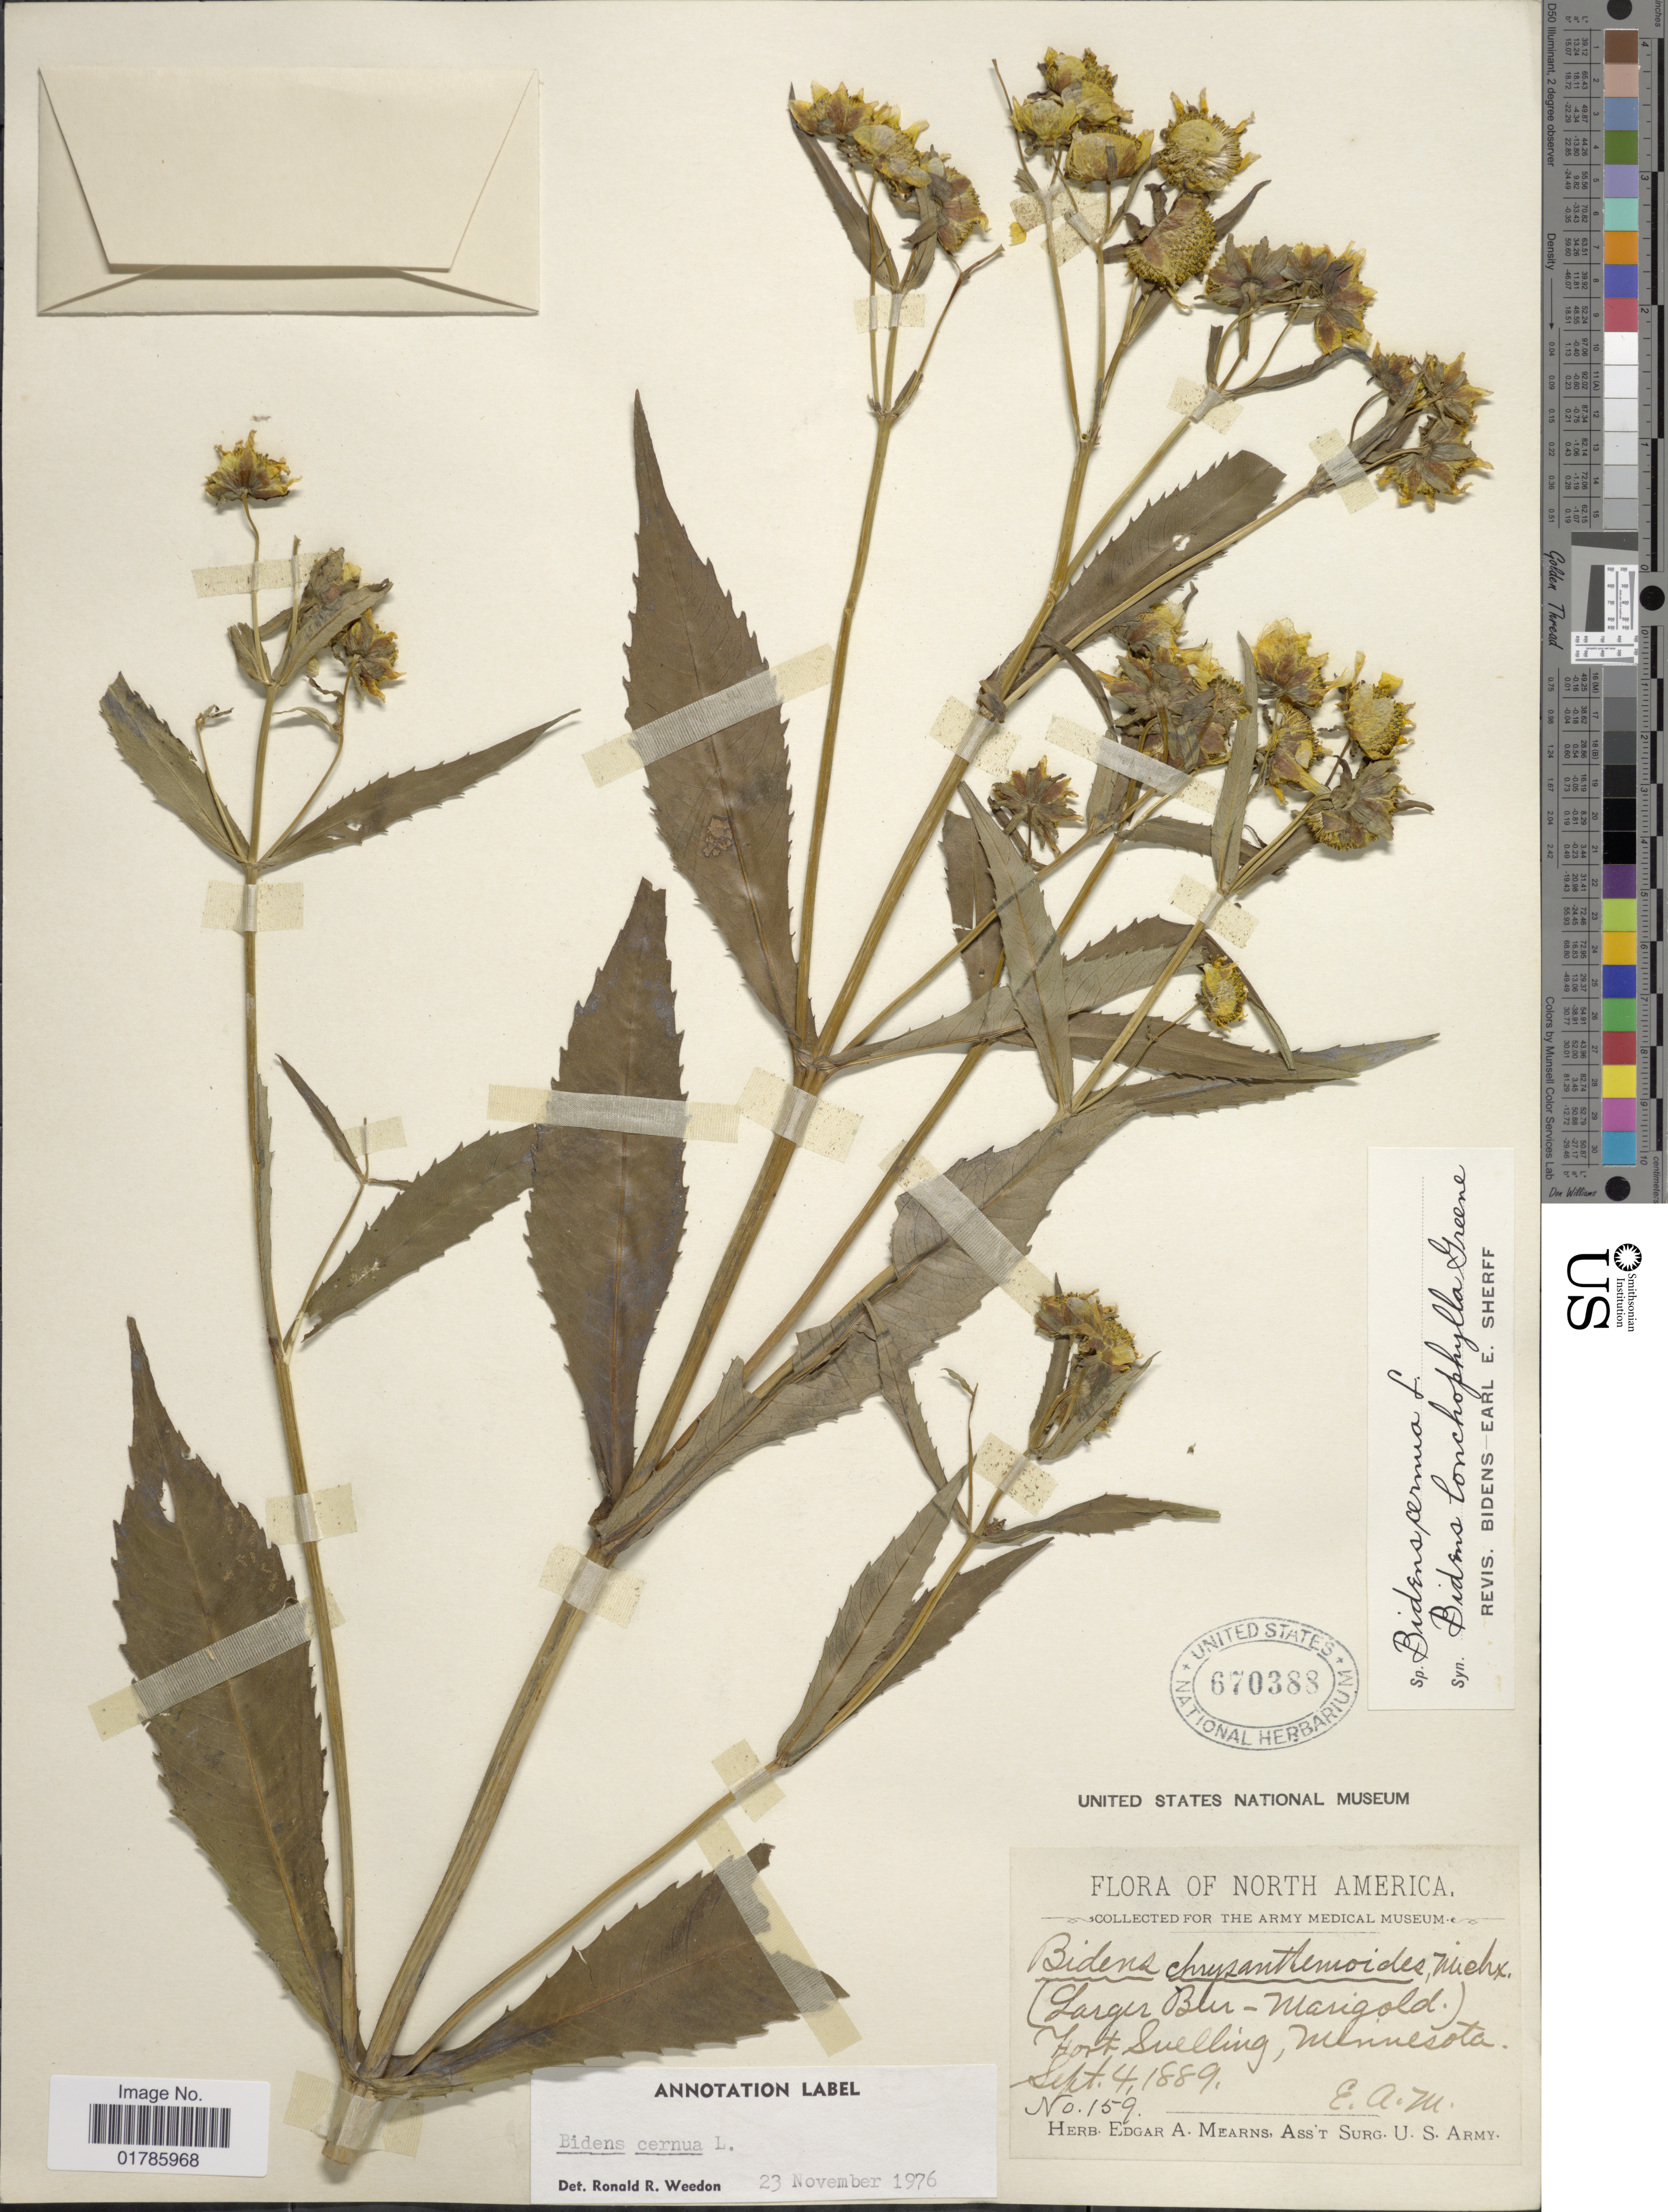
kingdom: Plantae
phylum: Tracheophyta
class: Magnoliopsida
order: Asterales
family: Asteraceae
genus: Bidens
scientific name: Bidens cernua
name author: L.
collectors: E. A. Mearns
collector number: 159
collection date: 1889-09-04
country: United States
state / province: Minnesota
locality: Fort Snelling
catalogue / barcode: US 670388